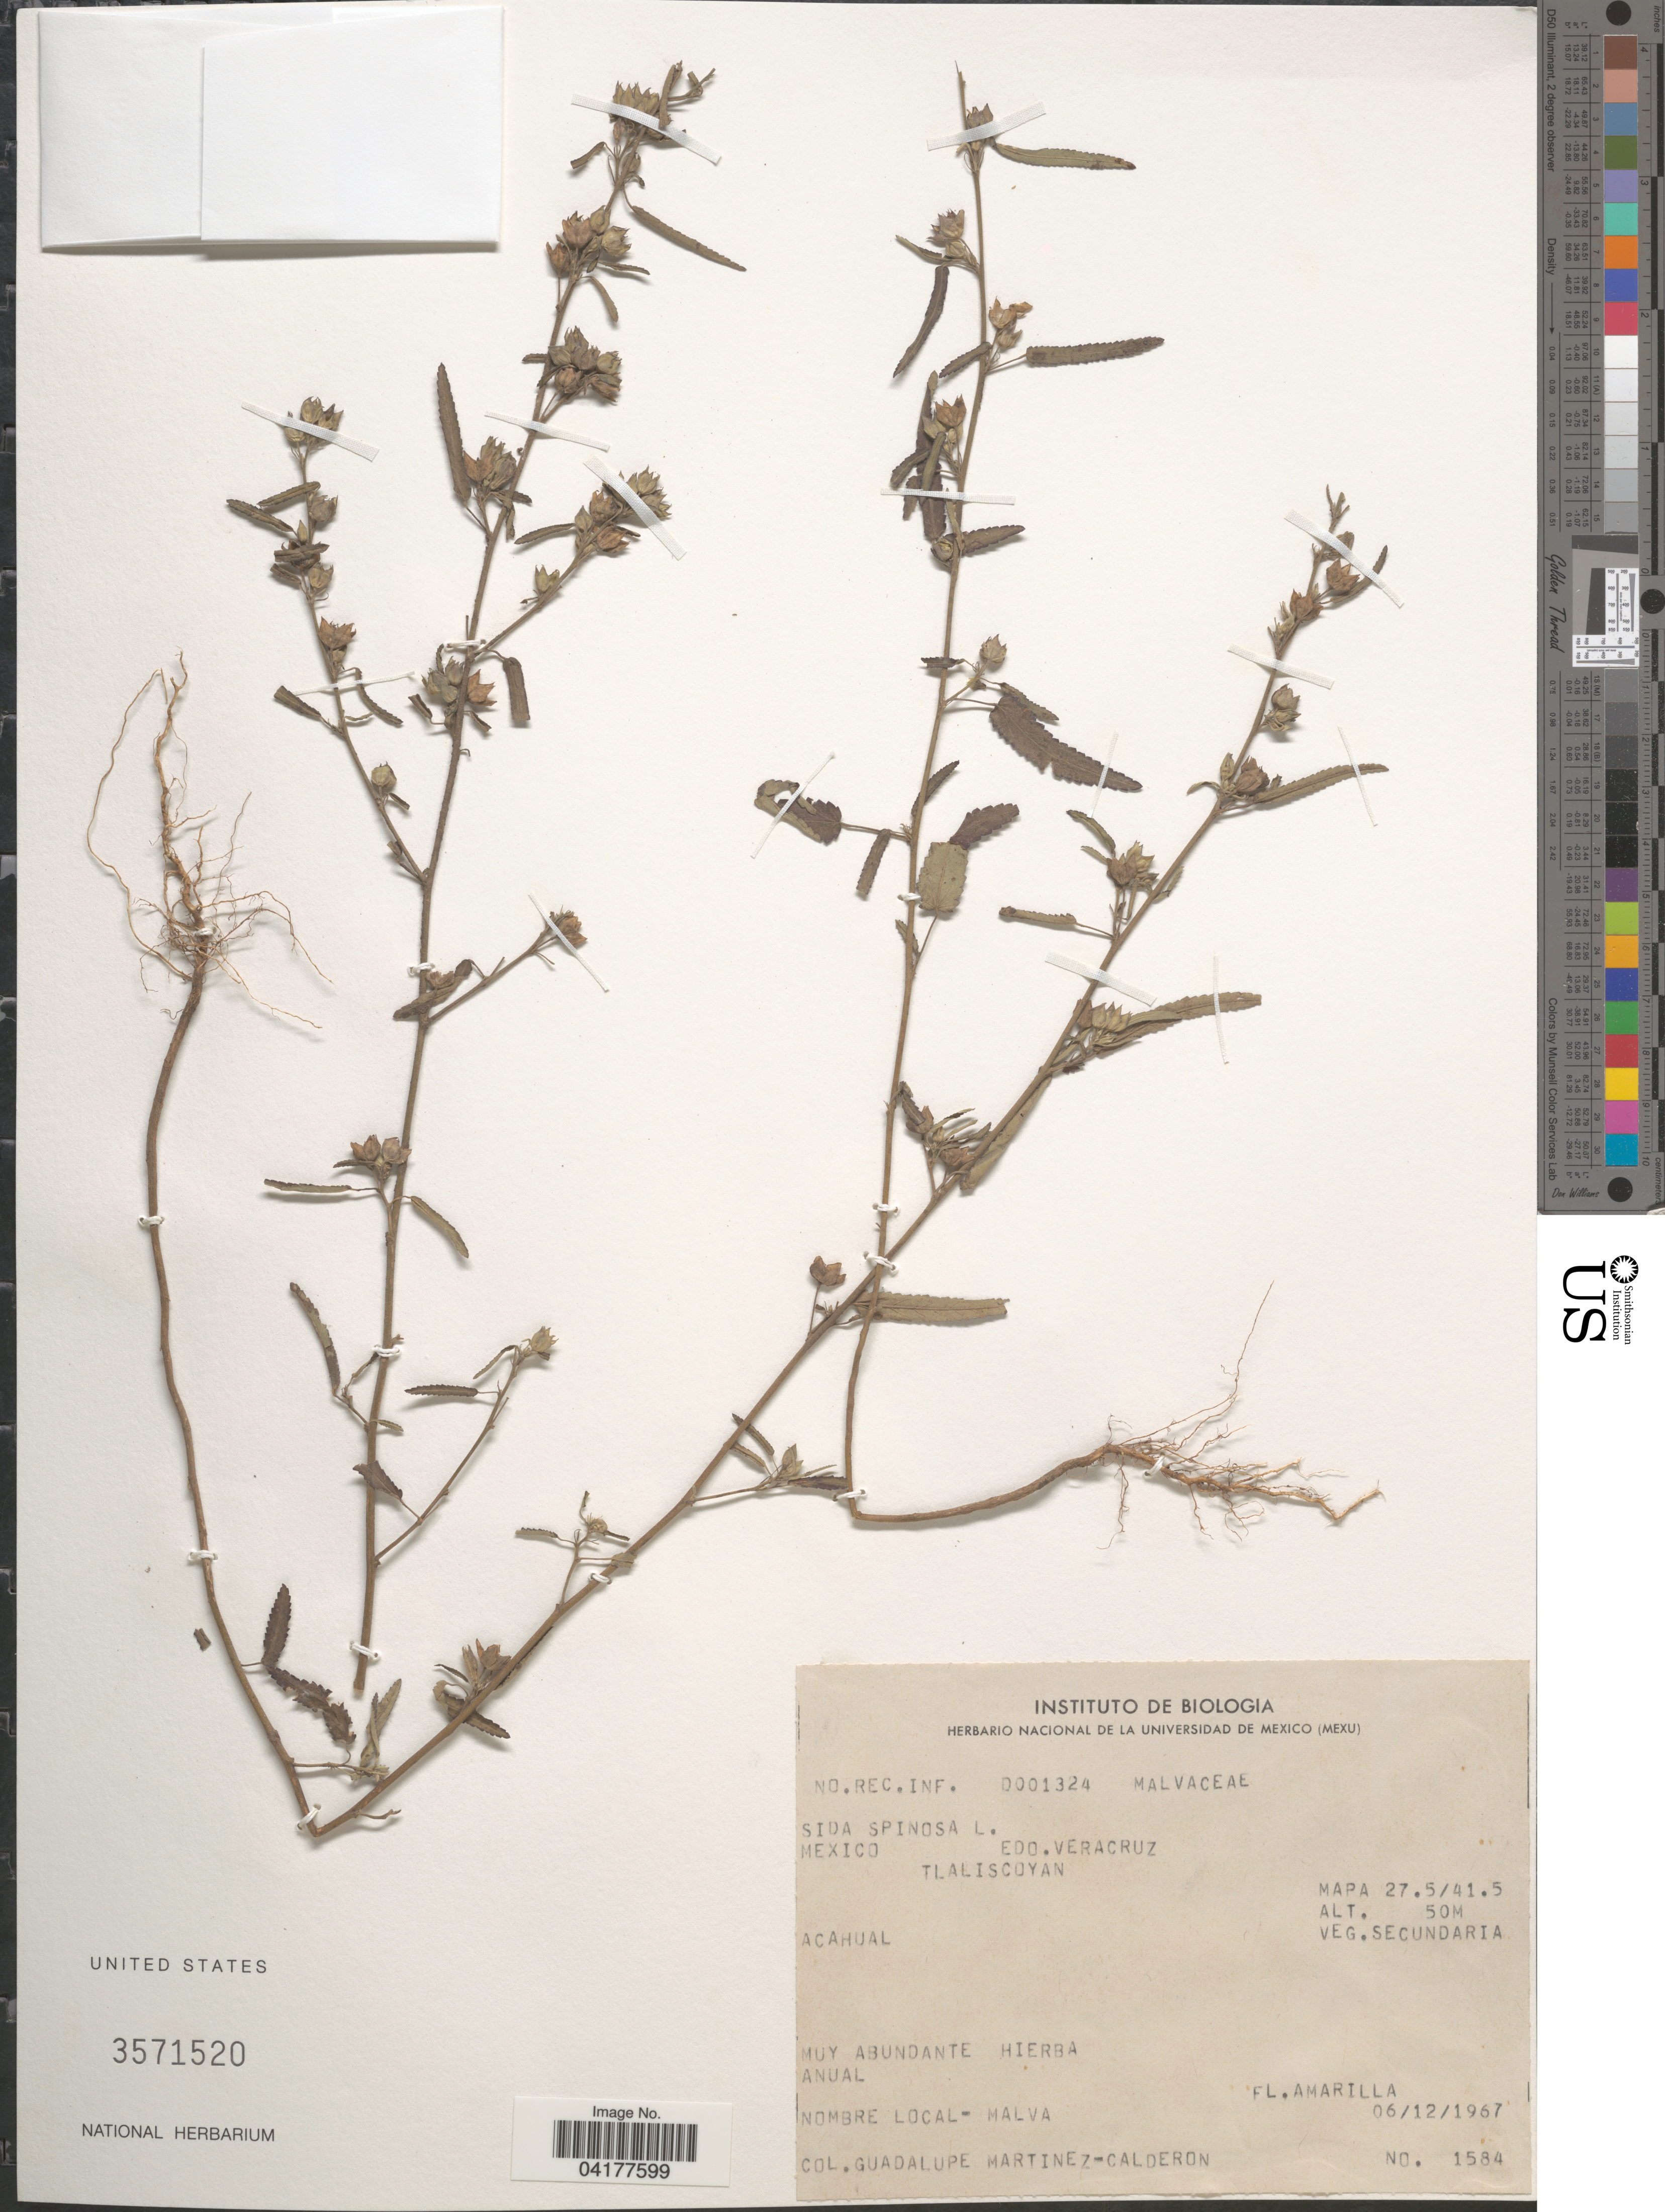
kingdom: Plantae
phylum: Tracheophyta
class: Magnoliopsida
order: Malvales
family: Malvaceae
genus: Sida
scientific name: Sida spinosa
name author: L.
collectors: G. Martinez-C.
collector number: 1584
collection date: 1967-12-06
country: Mexico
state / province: Veracruz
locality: Edo. Veracruz. Tlaliscoyan. Mapa 27.5/41.5.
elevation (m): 50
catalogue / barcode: US 3571520